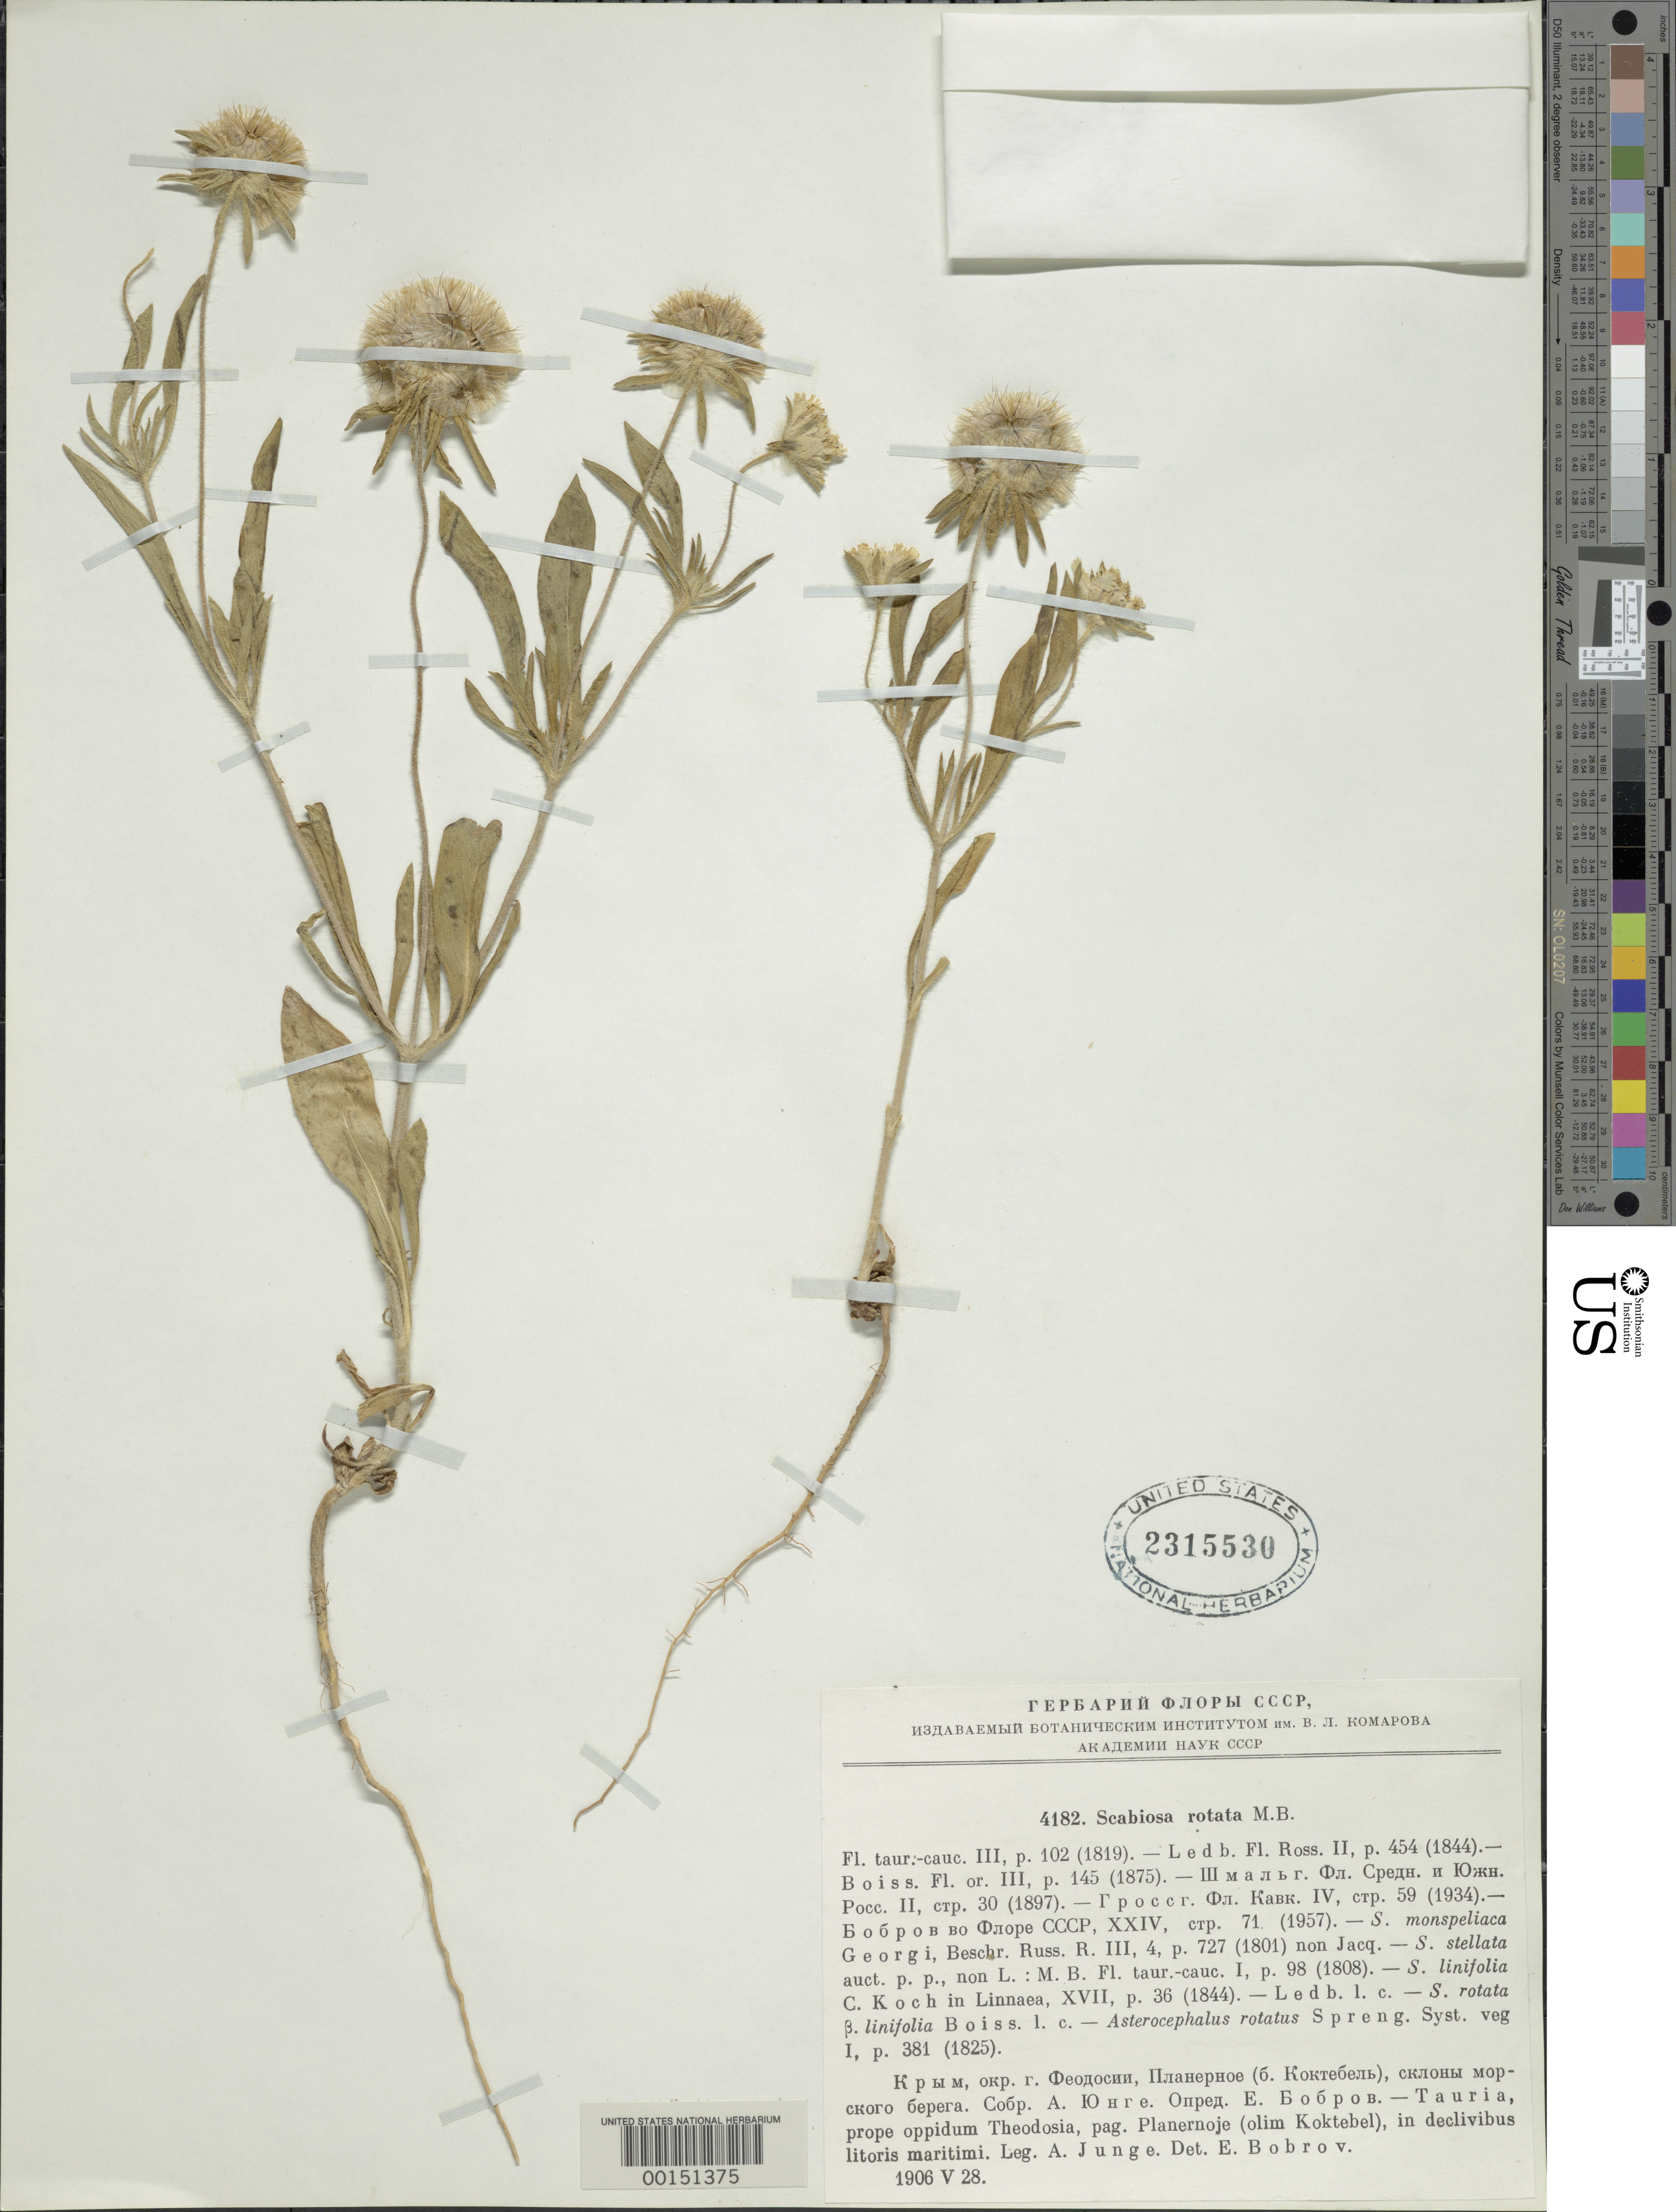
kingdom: Plantae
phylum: Tracheophyta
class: Magnoliopsida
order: Dipsacales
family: Caprifoliaceae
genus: Scabiosa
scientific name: Scabiosa rotata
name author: M. Bieb.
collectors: A. Junge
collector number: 4182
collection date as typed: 28 May 1906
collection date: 1906-05-28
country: Ukraine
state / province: Crimea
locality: Tauria, near Theodosia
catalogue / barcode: US 2315530